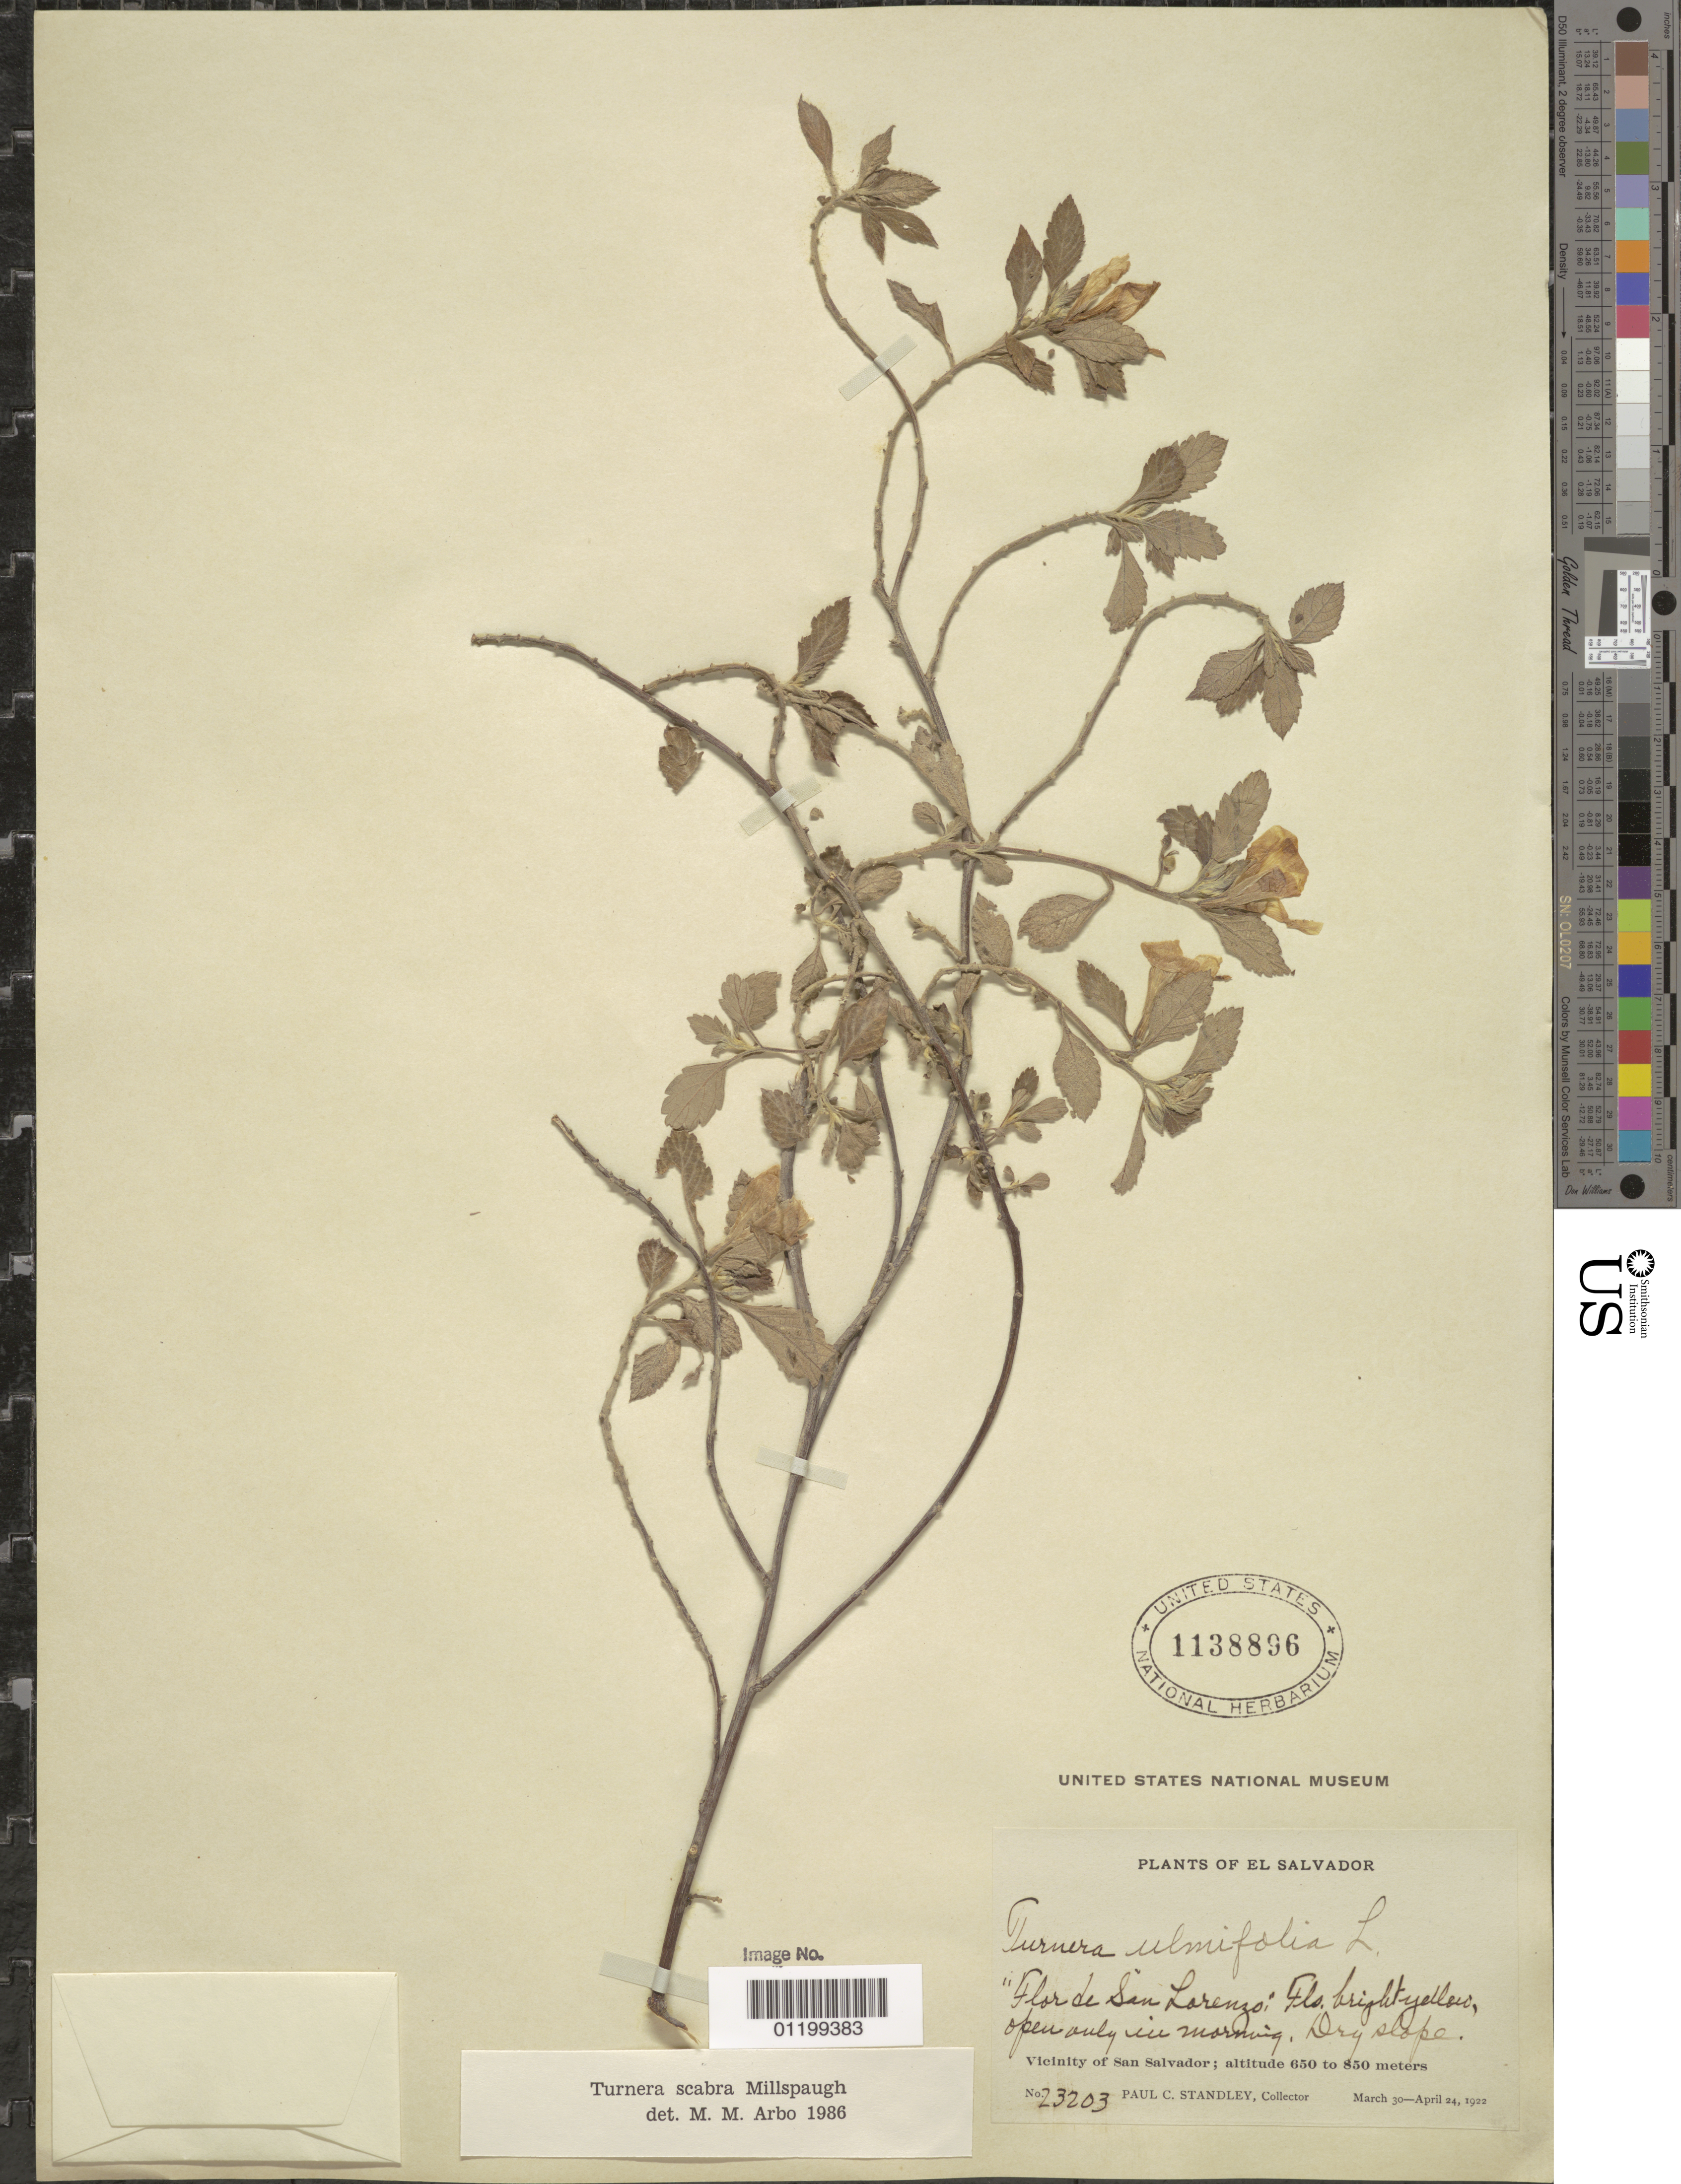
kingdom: Plantae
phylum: Tracheophyta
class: Magnoliopsida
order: Malpighiales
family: Turneraceae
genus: Turnera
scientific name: Turnera scabra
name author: Millsp.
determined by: Arbo, M. M.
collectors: P. C. Standley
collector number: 23203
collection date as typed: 30 Mar 1922 to 24 Apr 1922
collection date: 1922-03-30/1922-04-24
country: El Salvador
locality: Vicinity of San Salvador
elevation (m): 650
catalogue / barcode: US 1138896